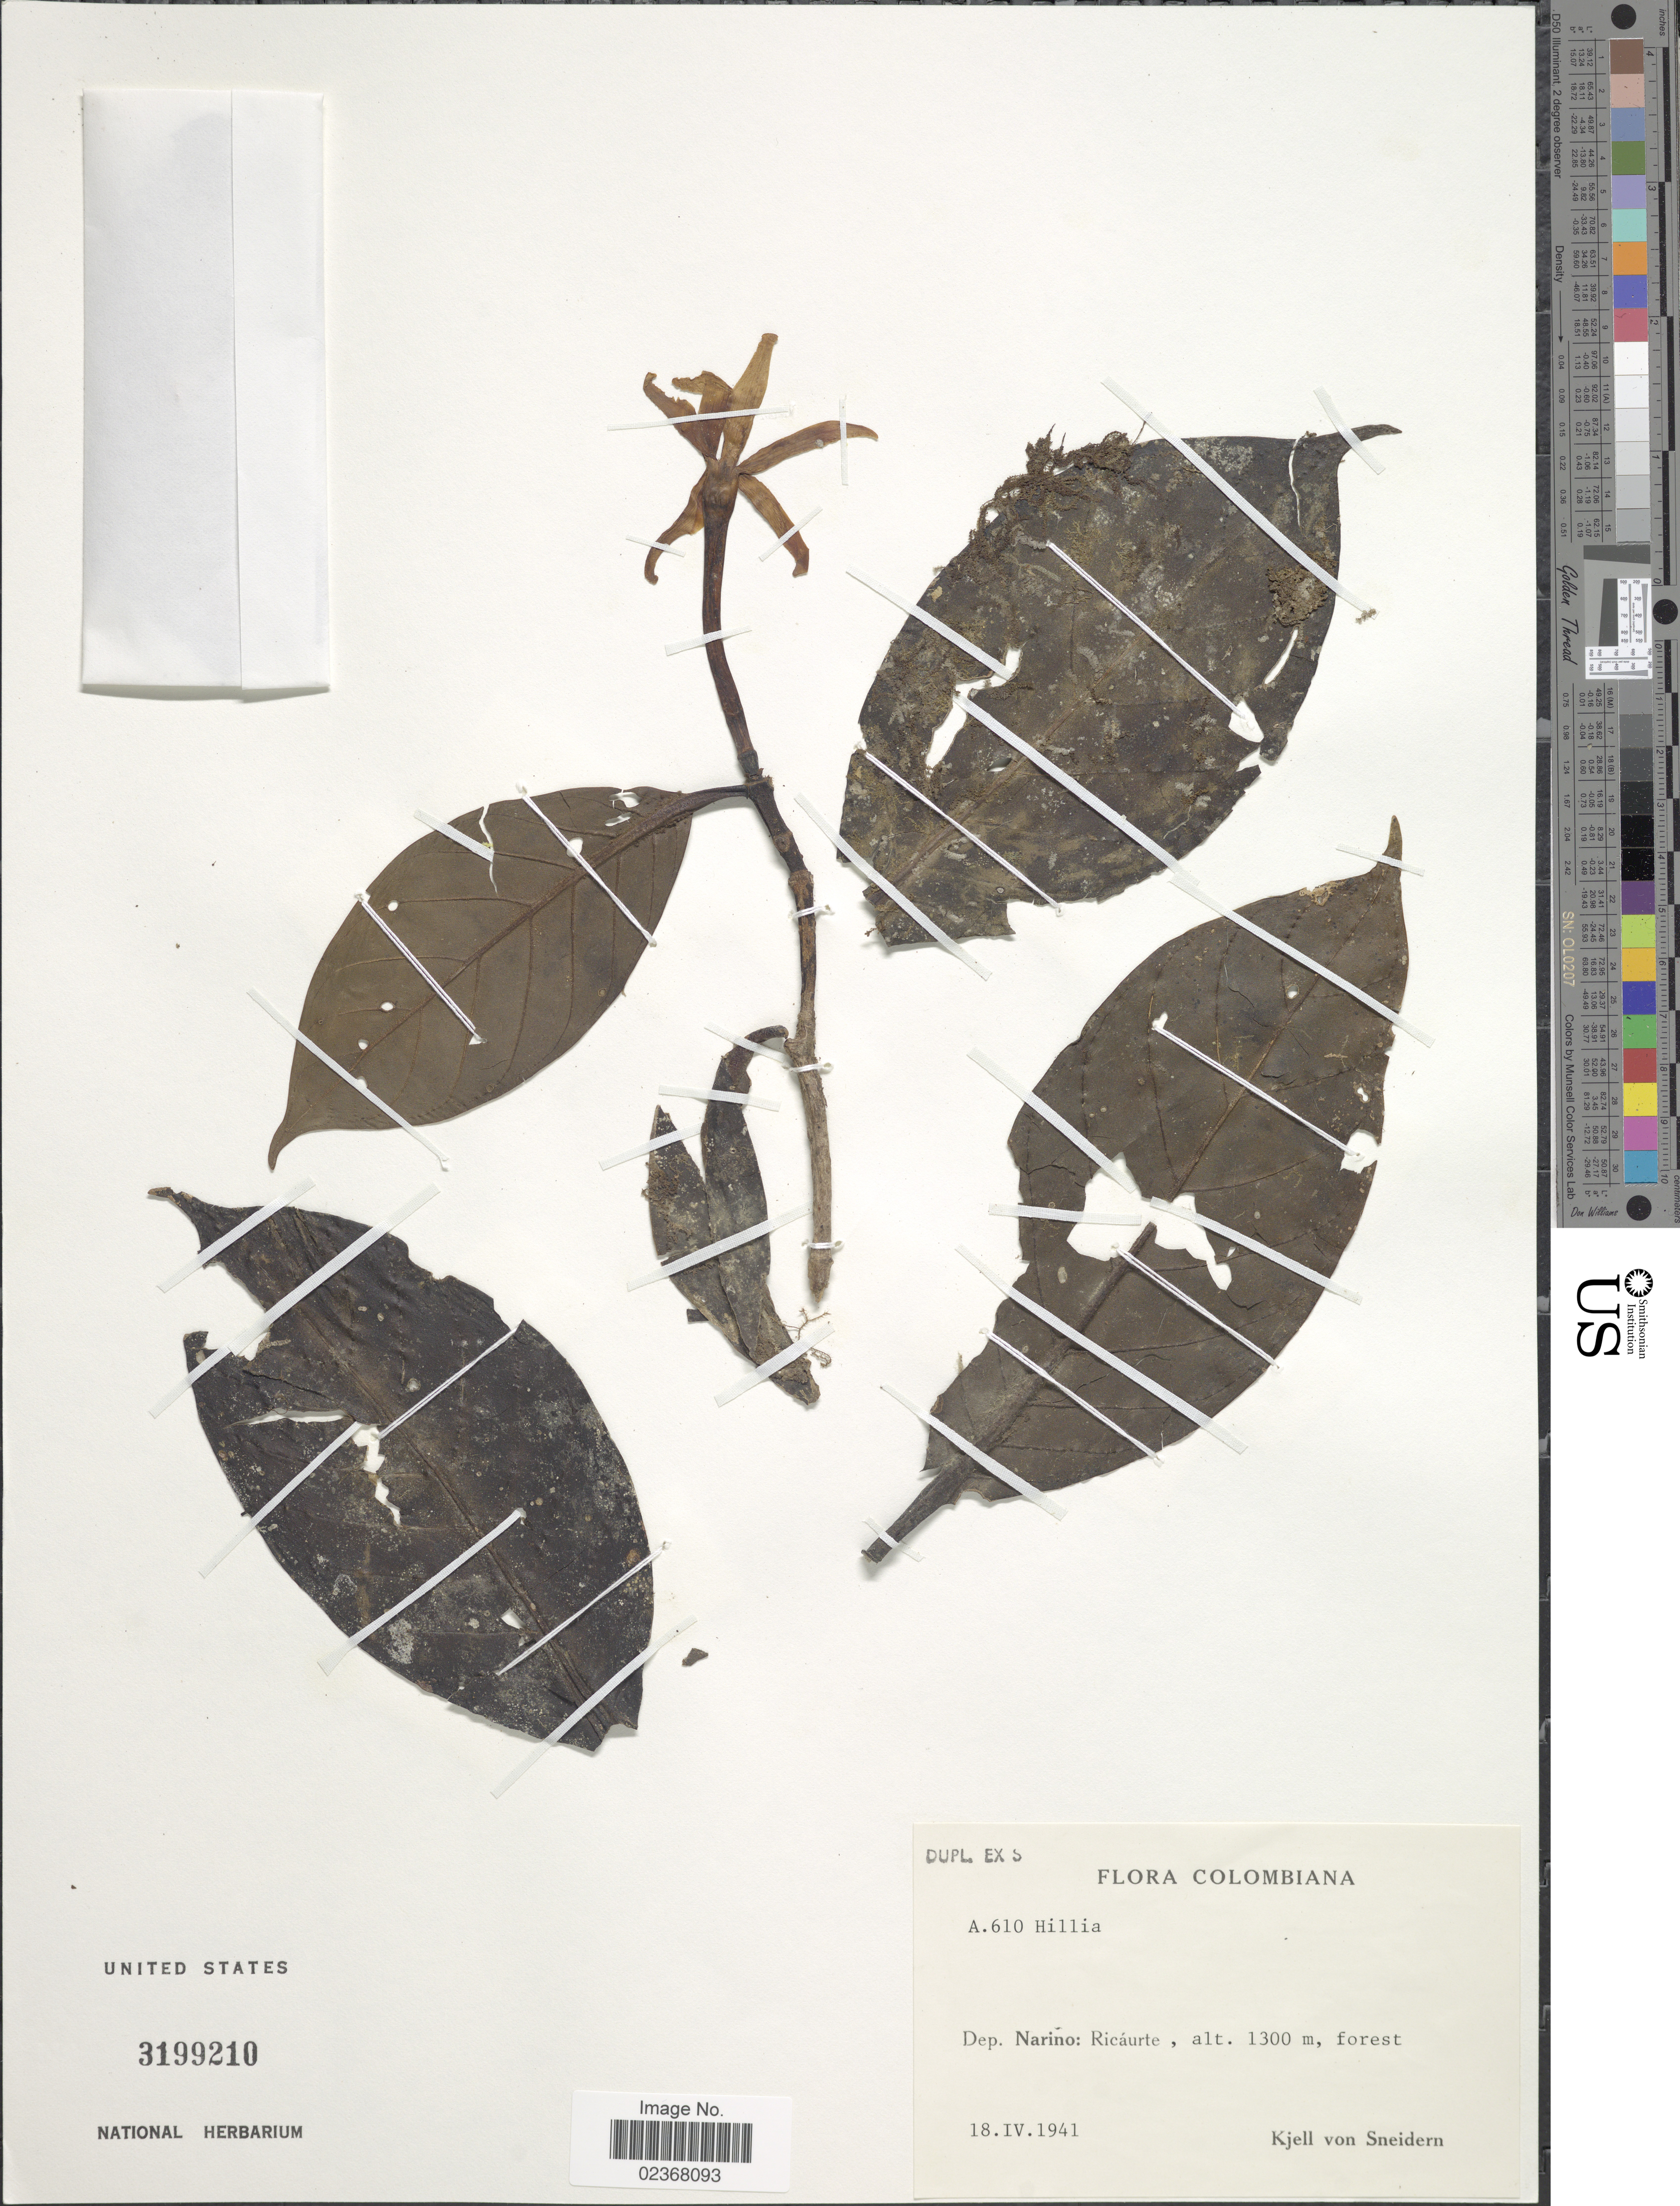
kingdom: Plantae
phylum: Tracheophyta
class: Magnoliopsida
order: Gentianales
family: Rubiaceae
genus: Hillia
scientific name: Hillia sp.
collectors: K. von Sneidern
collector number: A. 610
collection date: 1941-04-18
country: Colombia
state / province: Nariño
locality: Dep. Narino: Ricaurte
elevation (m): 1300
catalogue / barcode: US 3199210